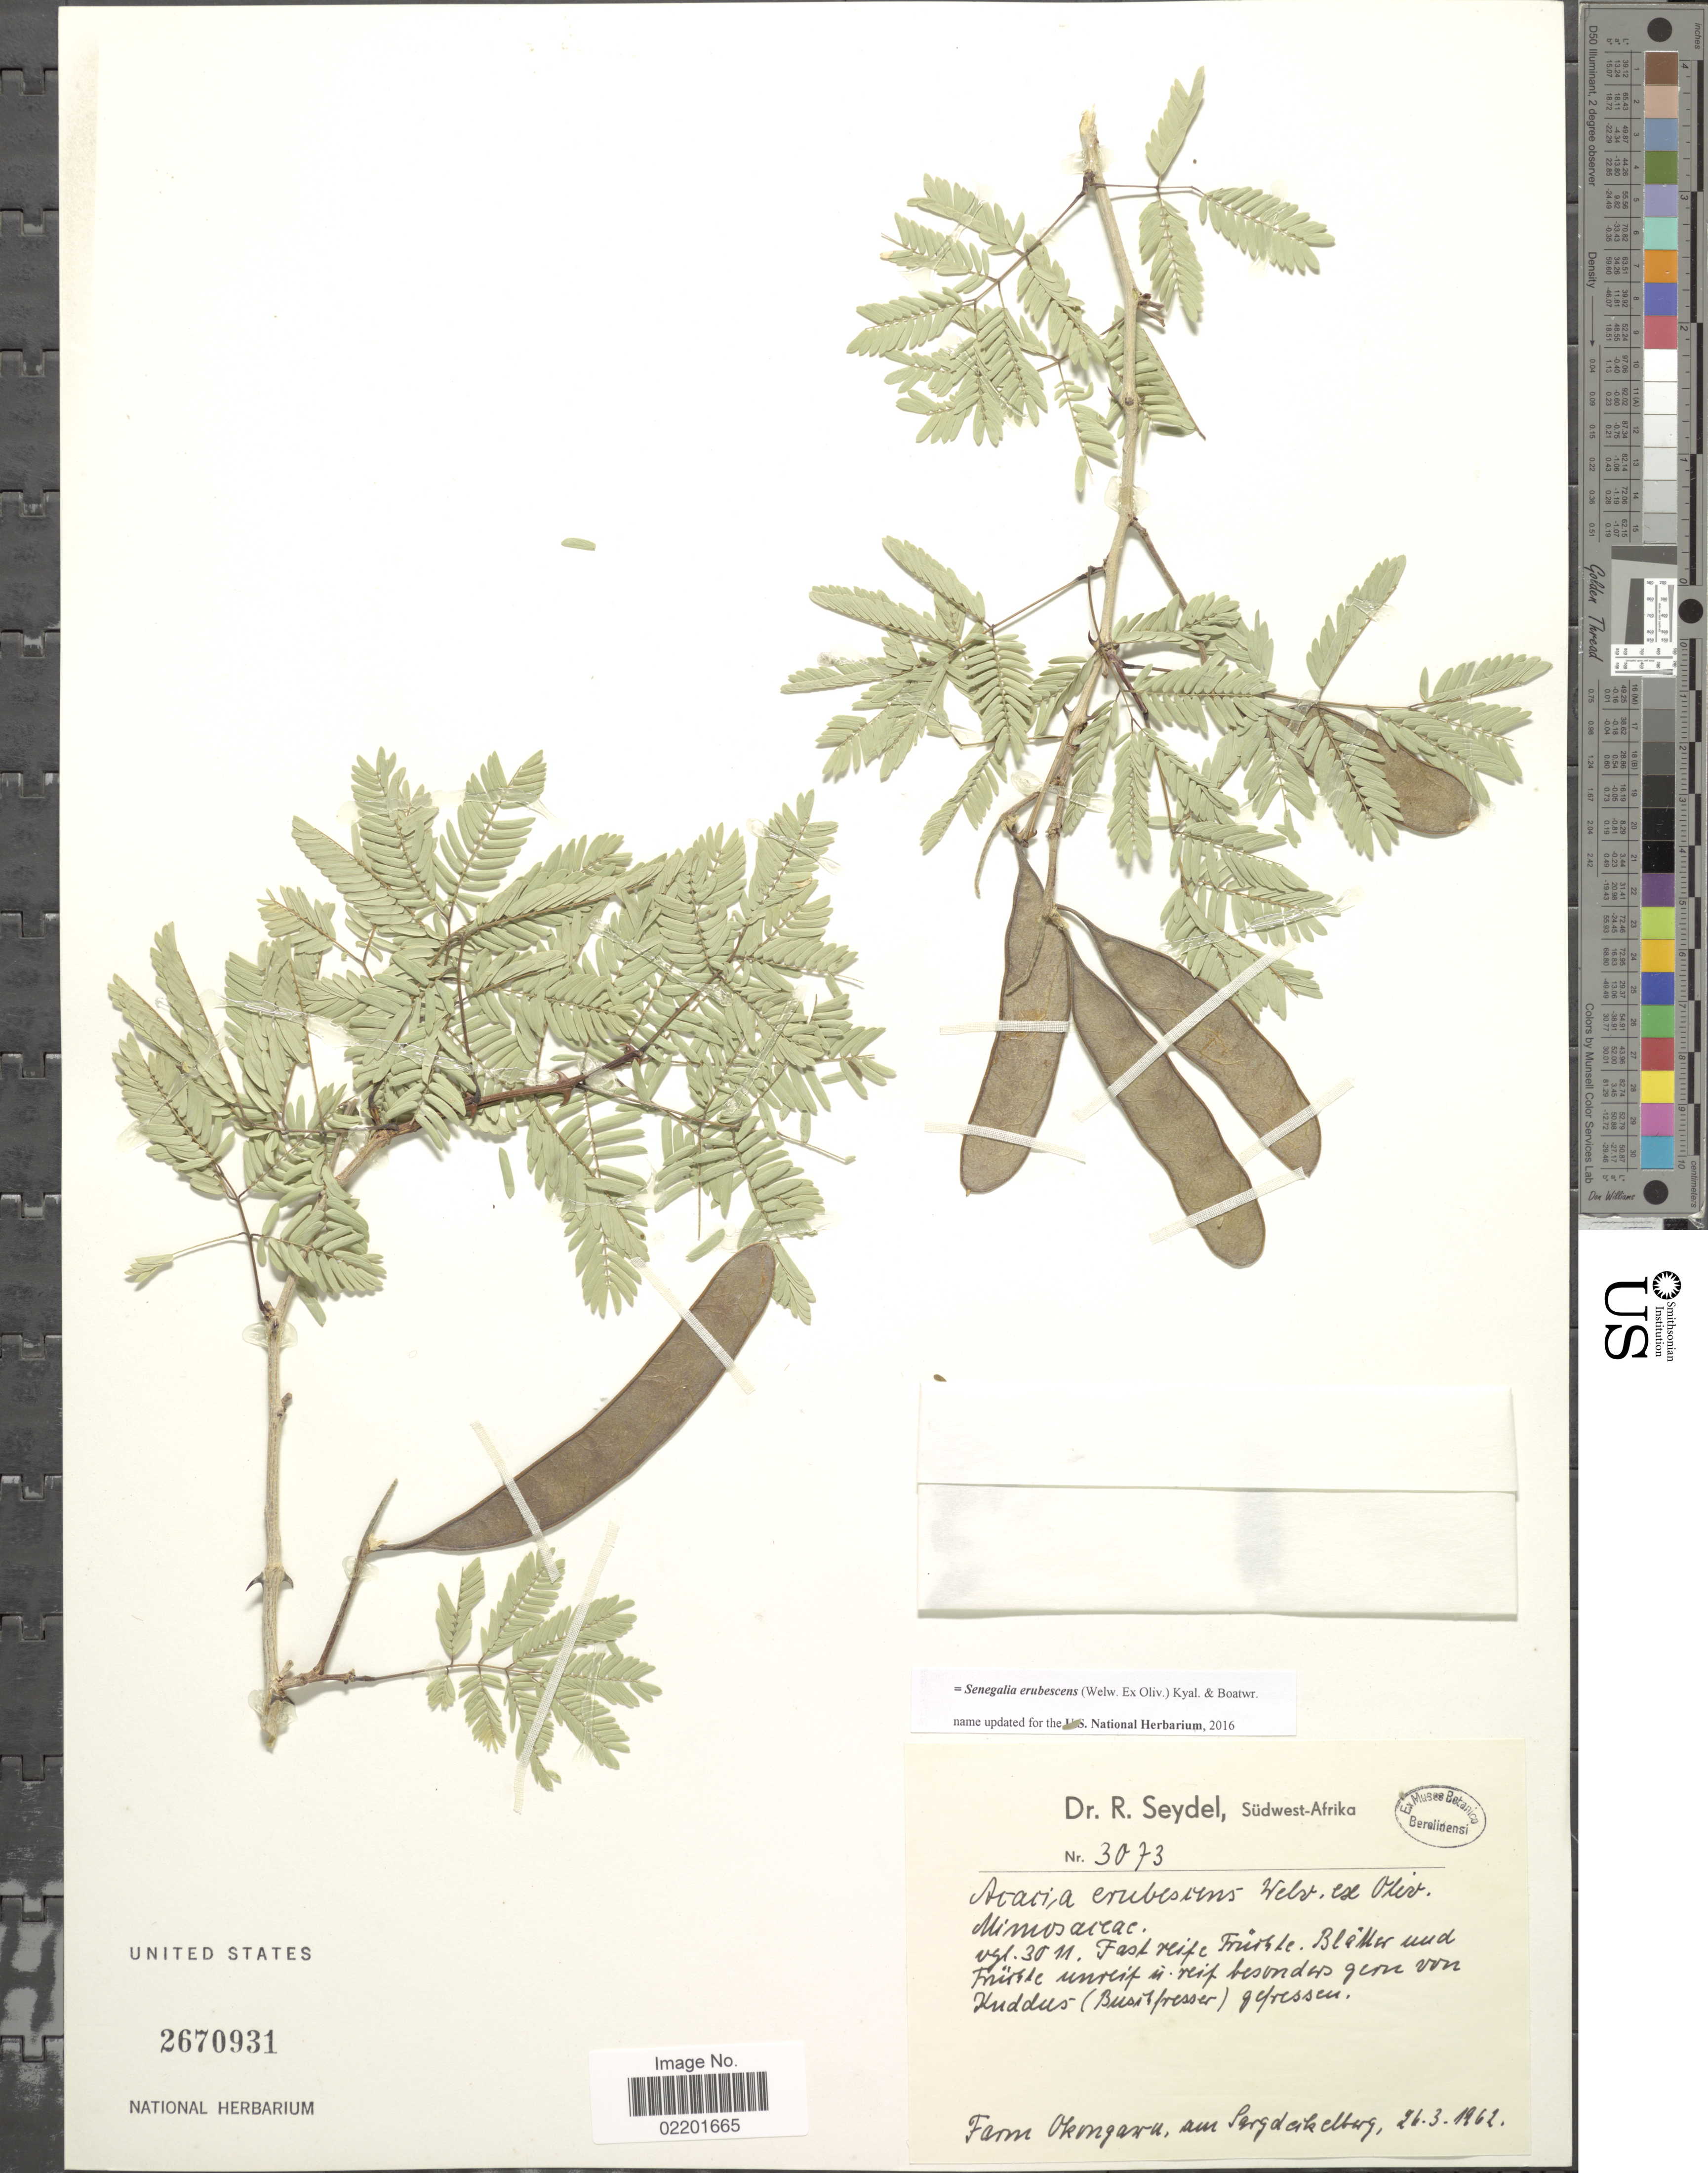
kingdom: Plantae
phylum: Tracheophyta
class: Magnoliopsida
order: Fabales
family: Fabaceae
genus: Senegalia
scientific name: Senegalia erubescens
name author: (Welw. ex Oliv.) Kyal. & Boatwr.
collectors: R. Seydel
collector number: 3073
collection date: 1962-03-26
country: Namibia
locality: Sudwest-Africa, Farm Okongawa, am Sargdeckelberg [at Sargdeckelberg]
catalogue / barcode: US 2670931